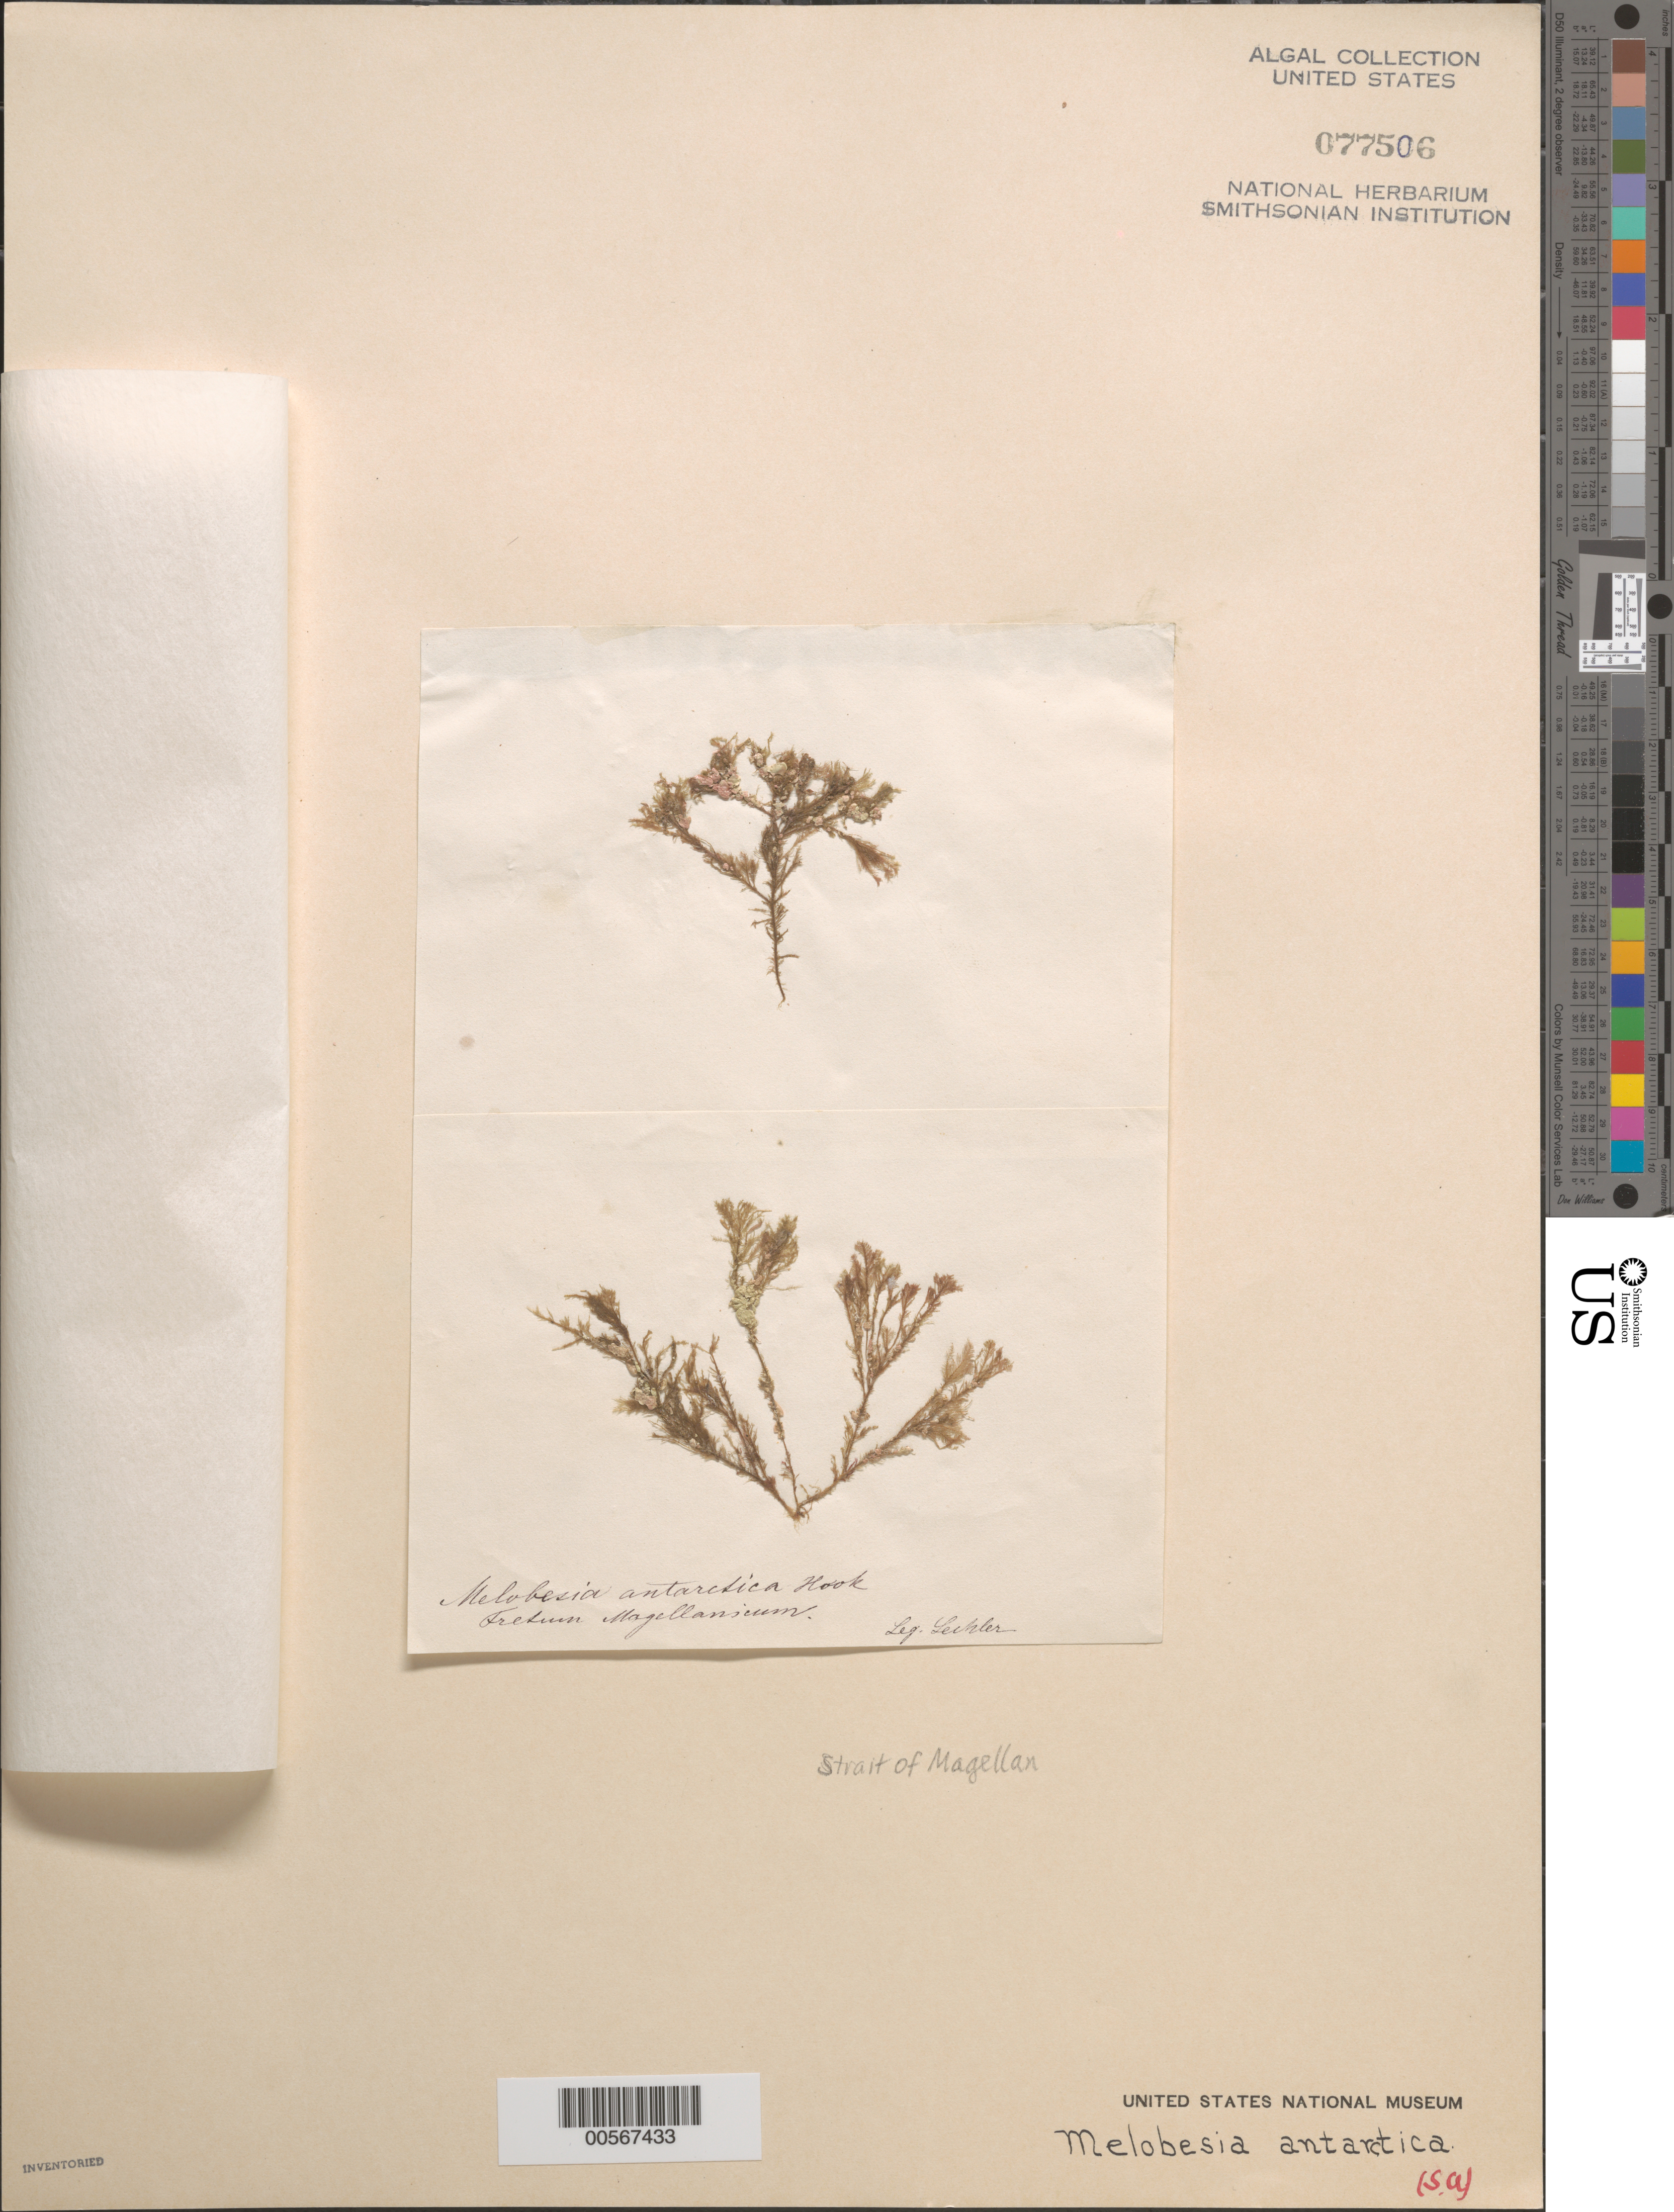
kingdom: Plantae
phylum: Rhodophyta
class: Florideophyceae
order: Corallinales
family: Mesophyllumaceae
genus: Carlskottsbergia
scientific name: Carlskottsbergia antarctica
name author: (Hooker f. & Harv.) A. Athanasiadis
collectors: W. Lechler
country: Chile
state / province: Magallanes y de la Antártica Chilena (XII)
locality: Strait of magellan (fretum magellanicum)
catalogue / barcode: US 77506